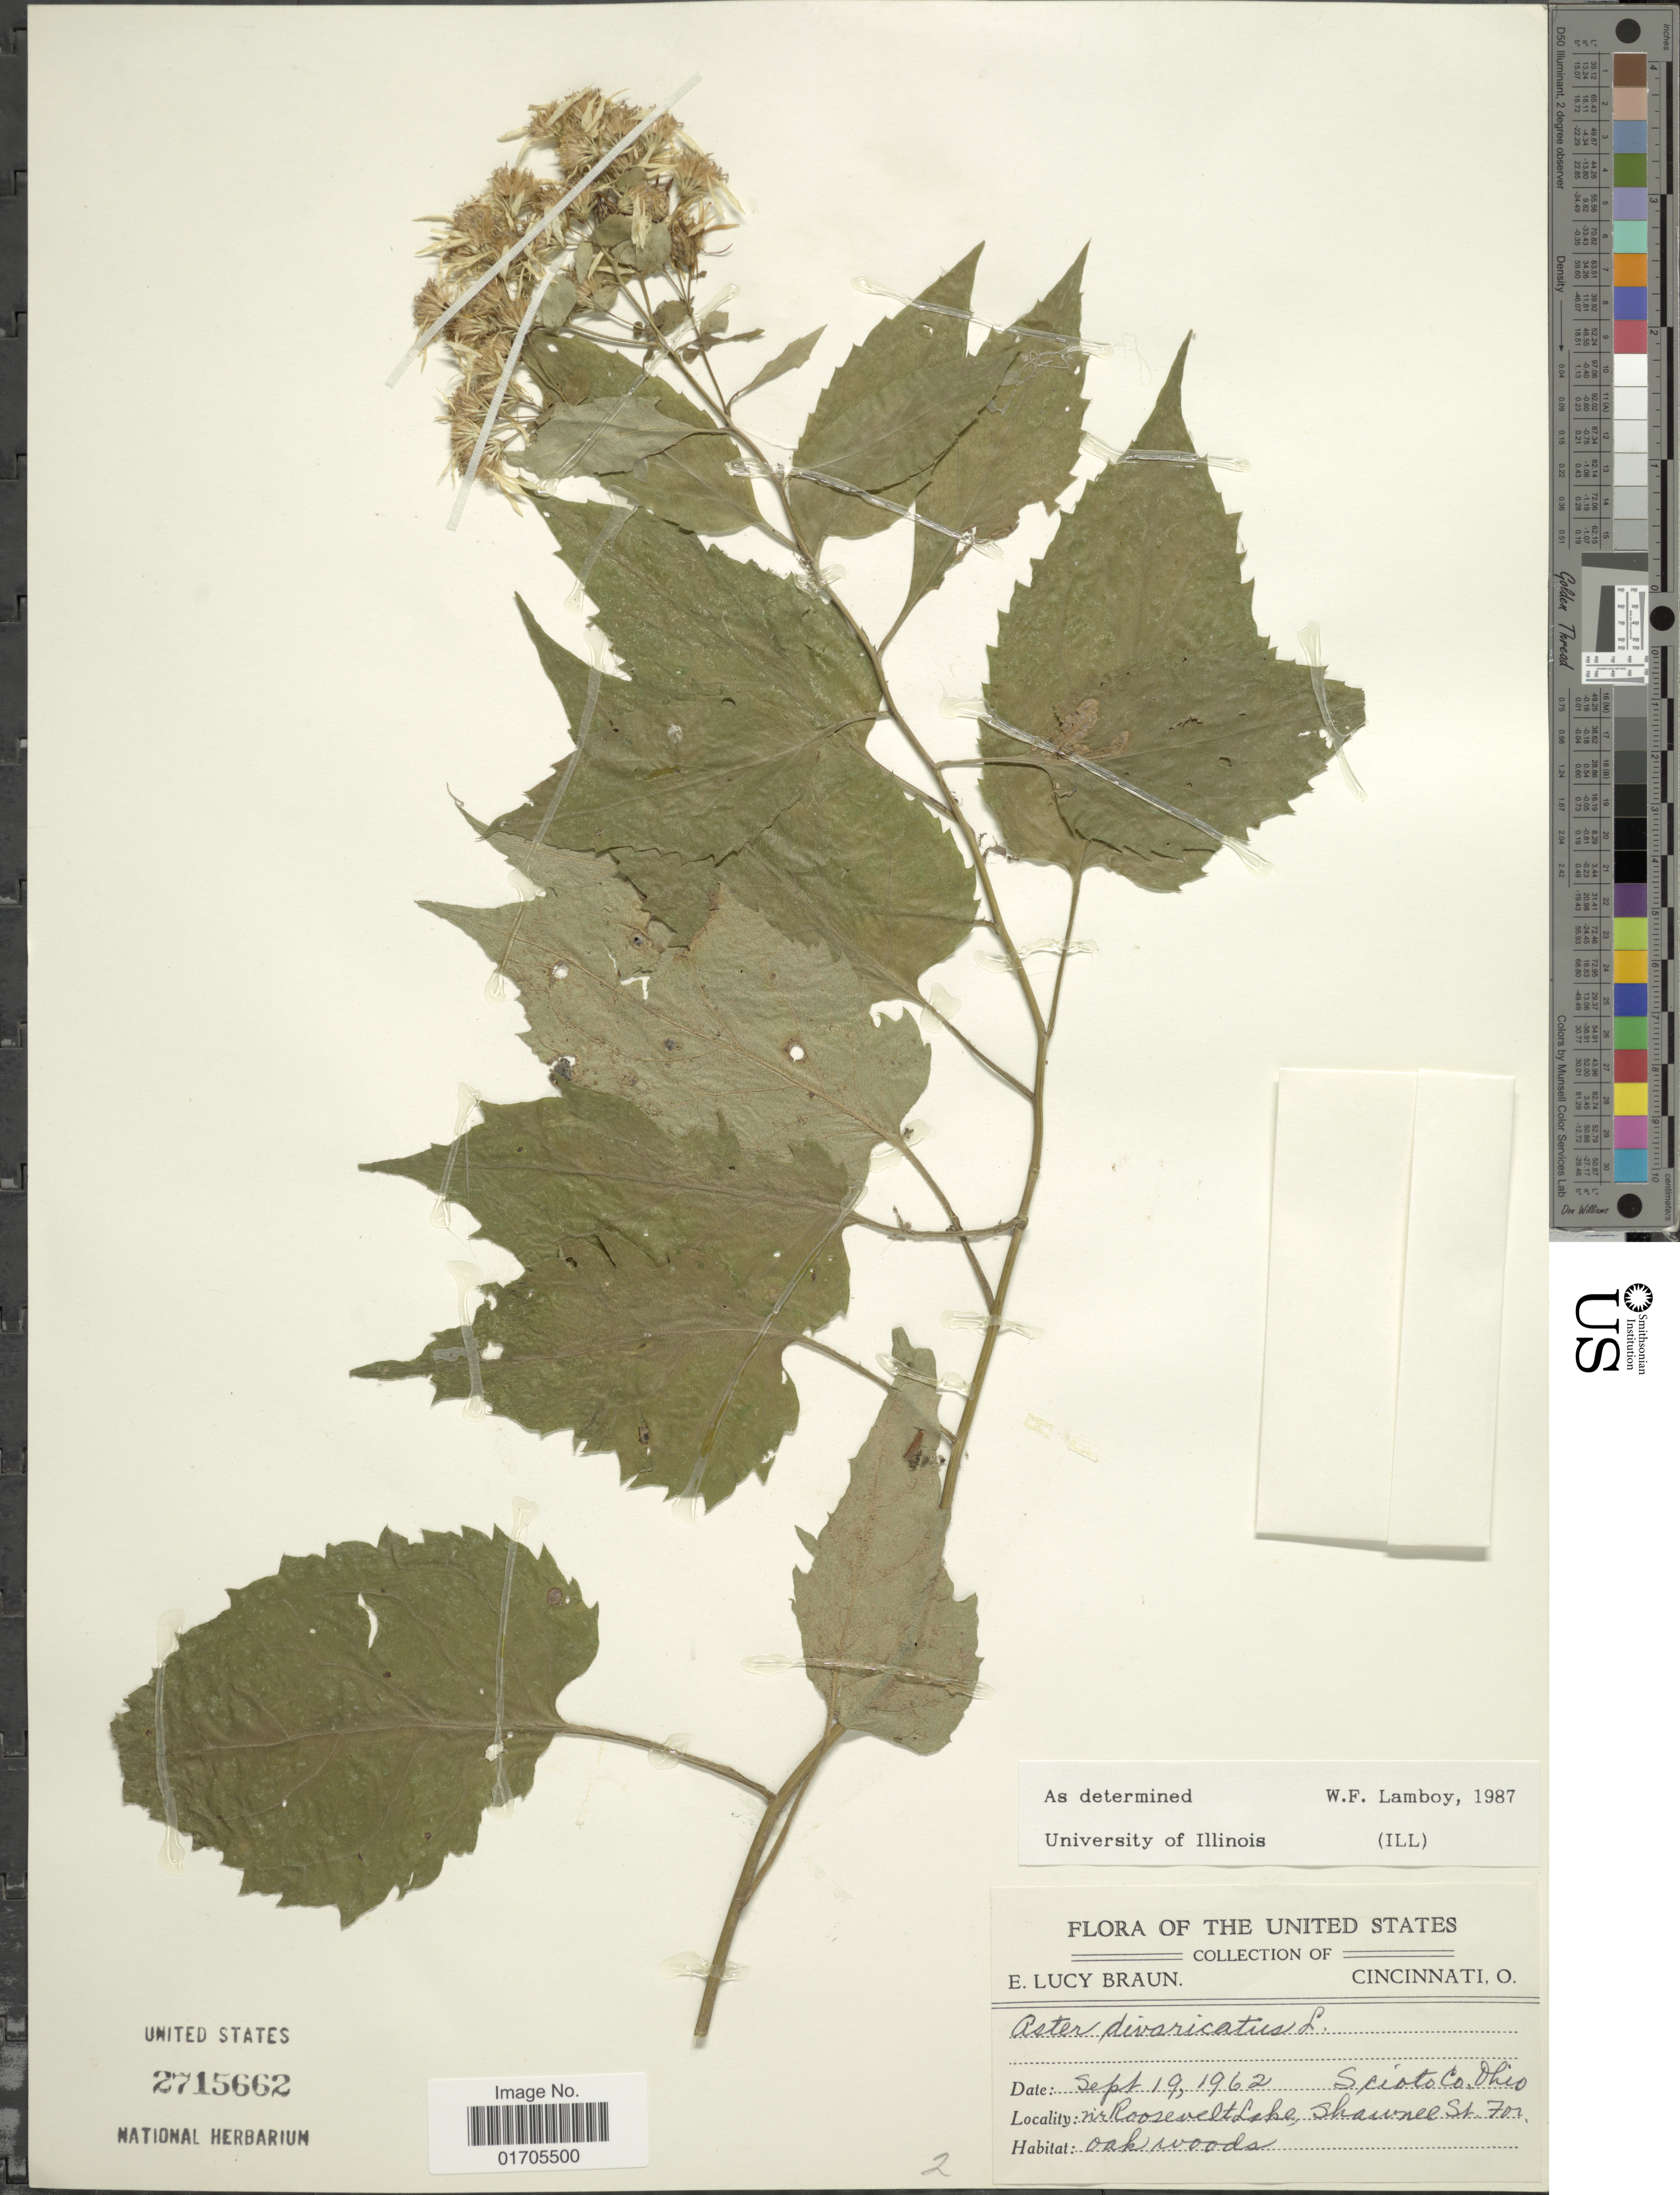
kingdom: Plantae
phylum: Tracheophyta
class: Magnoliopsida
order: Asterales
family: Asteraceae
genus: Eurybia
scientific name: Eurybia divaricata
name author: (L.) G.L. Nesom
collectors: E. L. Braun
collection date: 1962-09-19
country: United States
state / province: Ohio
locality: Scioto Co., Nr. Roosevelt Lake, Shawnee St. For.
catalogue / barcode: US 2715662